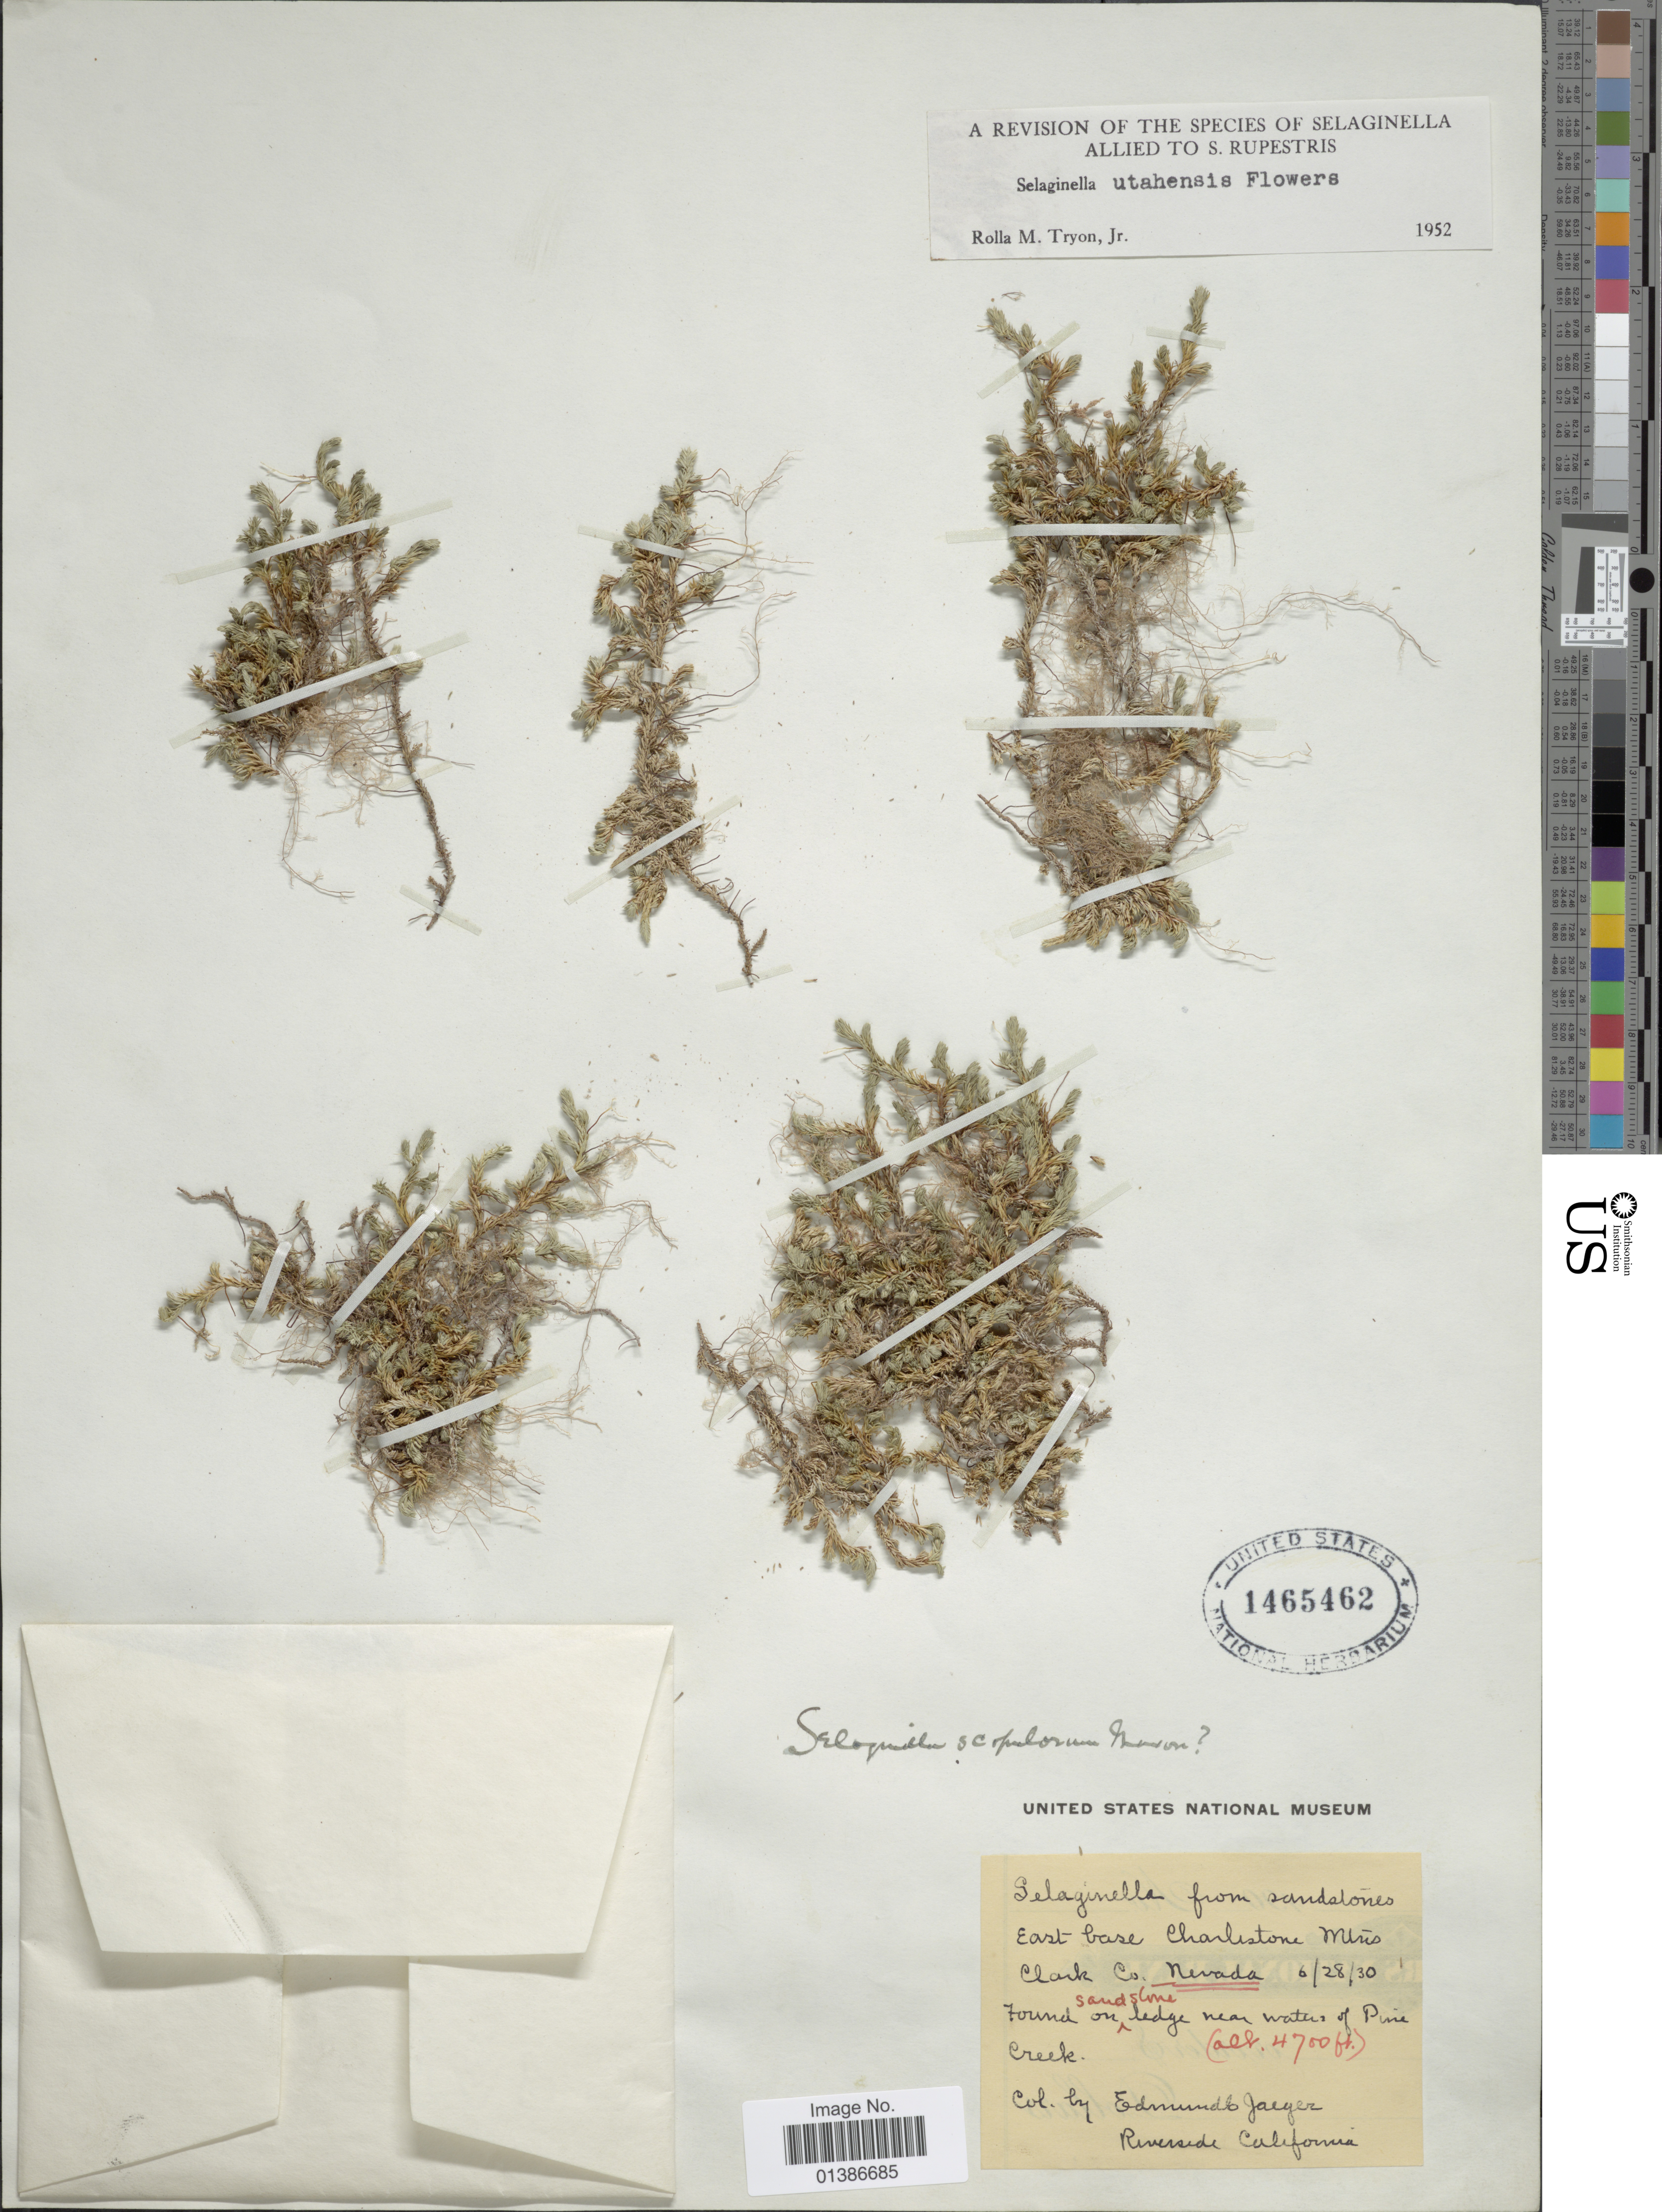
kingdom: Plantae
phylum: Tracheophyta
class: Lycopodiopsida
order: Selaginellales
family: Selaginellaceae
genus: Selaginella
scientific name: Selaginella utahensis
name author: Flowers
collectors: E. Jaeger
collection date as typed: Transcribed d/m/y: 28/6/30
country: United States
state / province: Nevada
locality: East-base Charlestone Mtns, Clark Co. Found on sandstone ledge near waters of Pine Creek. Riverside California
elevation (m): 1433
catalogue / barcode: US 1465462